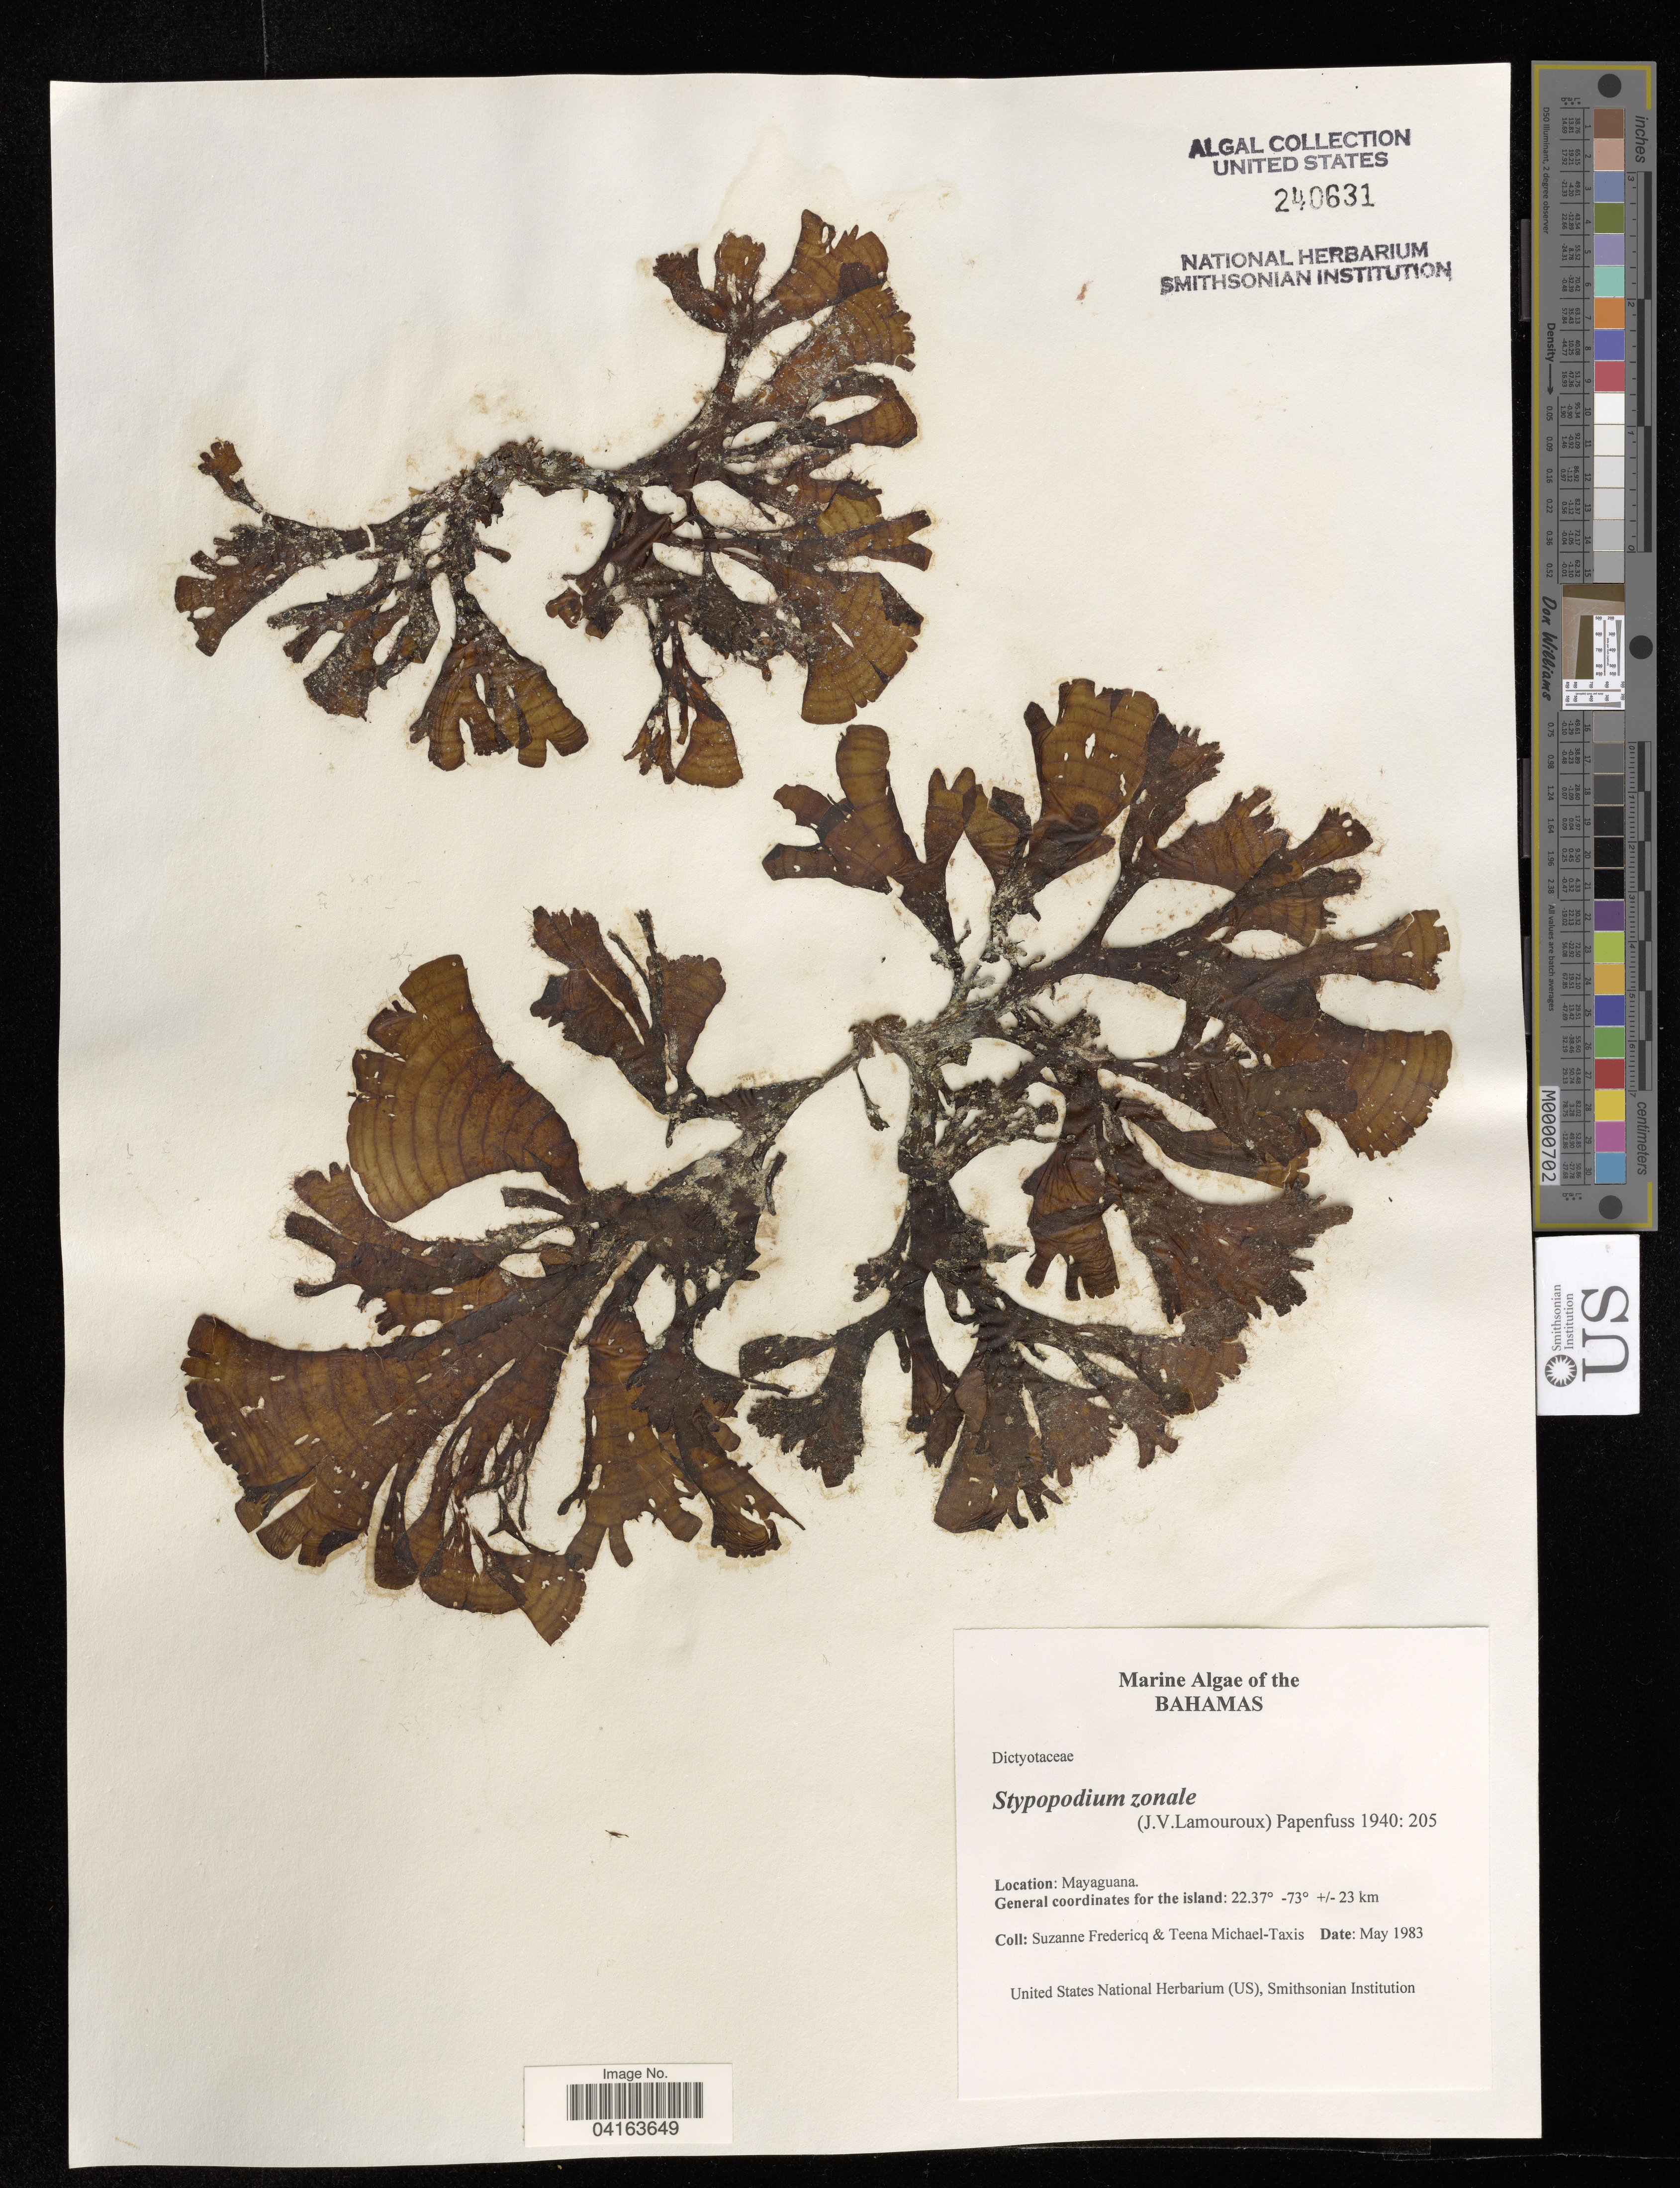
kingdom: Chromista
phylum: Ochrophyta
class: Phaeophyceae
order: Dictyotales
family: Dictyotaceae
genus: Stypopodium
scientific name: Stypopodium zonale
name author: (J.V.Lamouroux) Papenf.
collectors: S. Fredericq & T. Michael-Taxis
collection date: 1983-05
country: Bahamas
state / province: Mayaguana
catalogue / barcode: US 240631